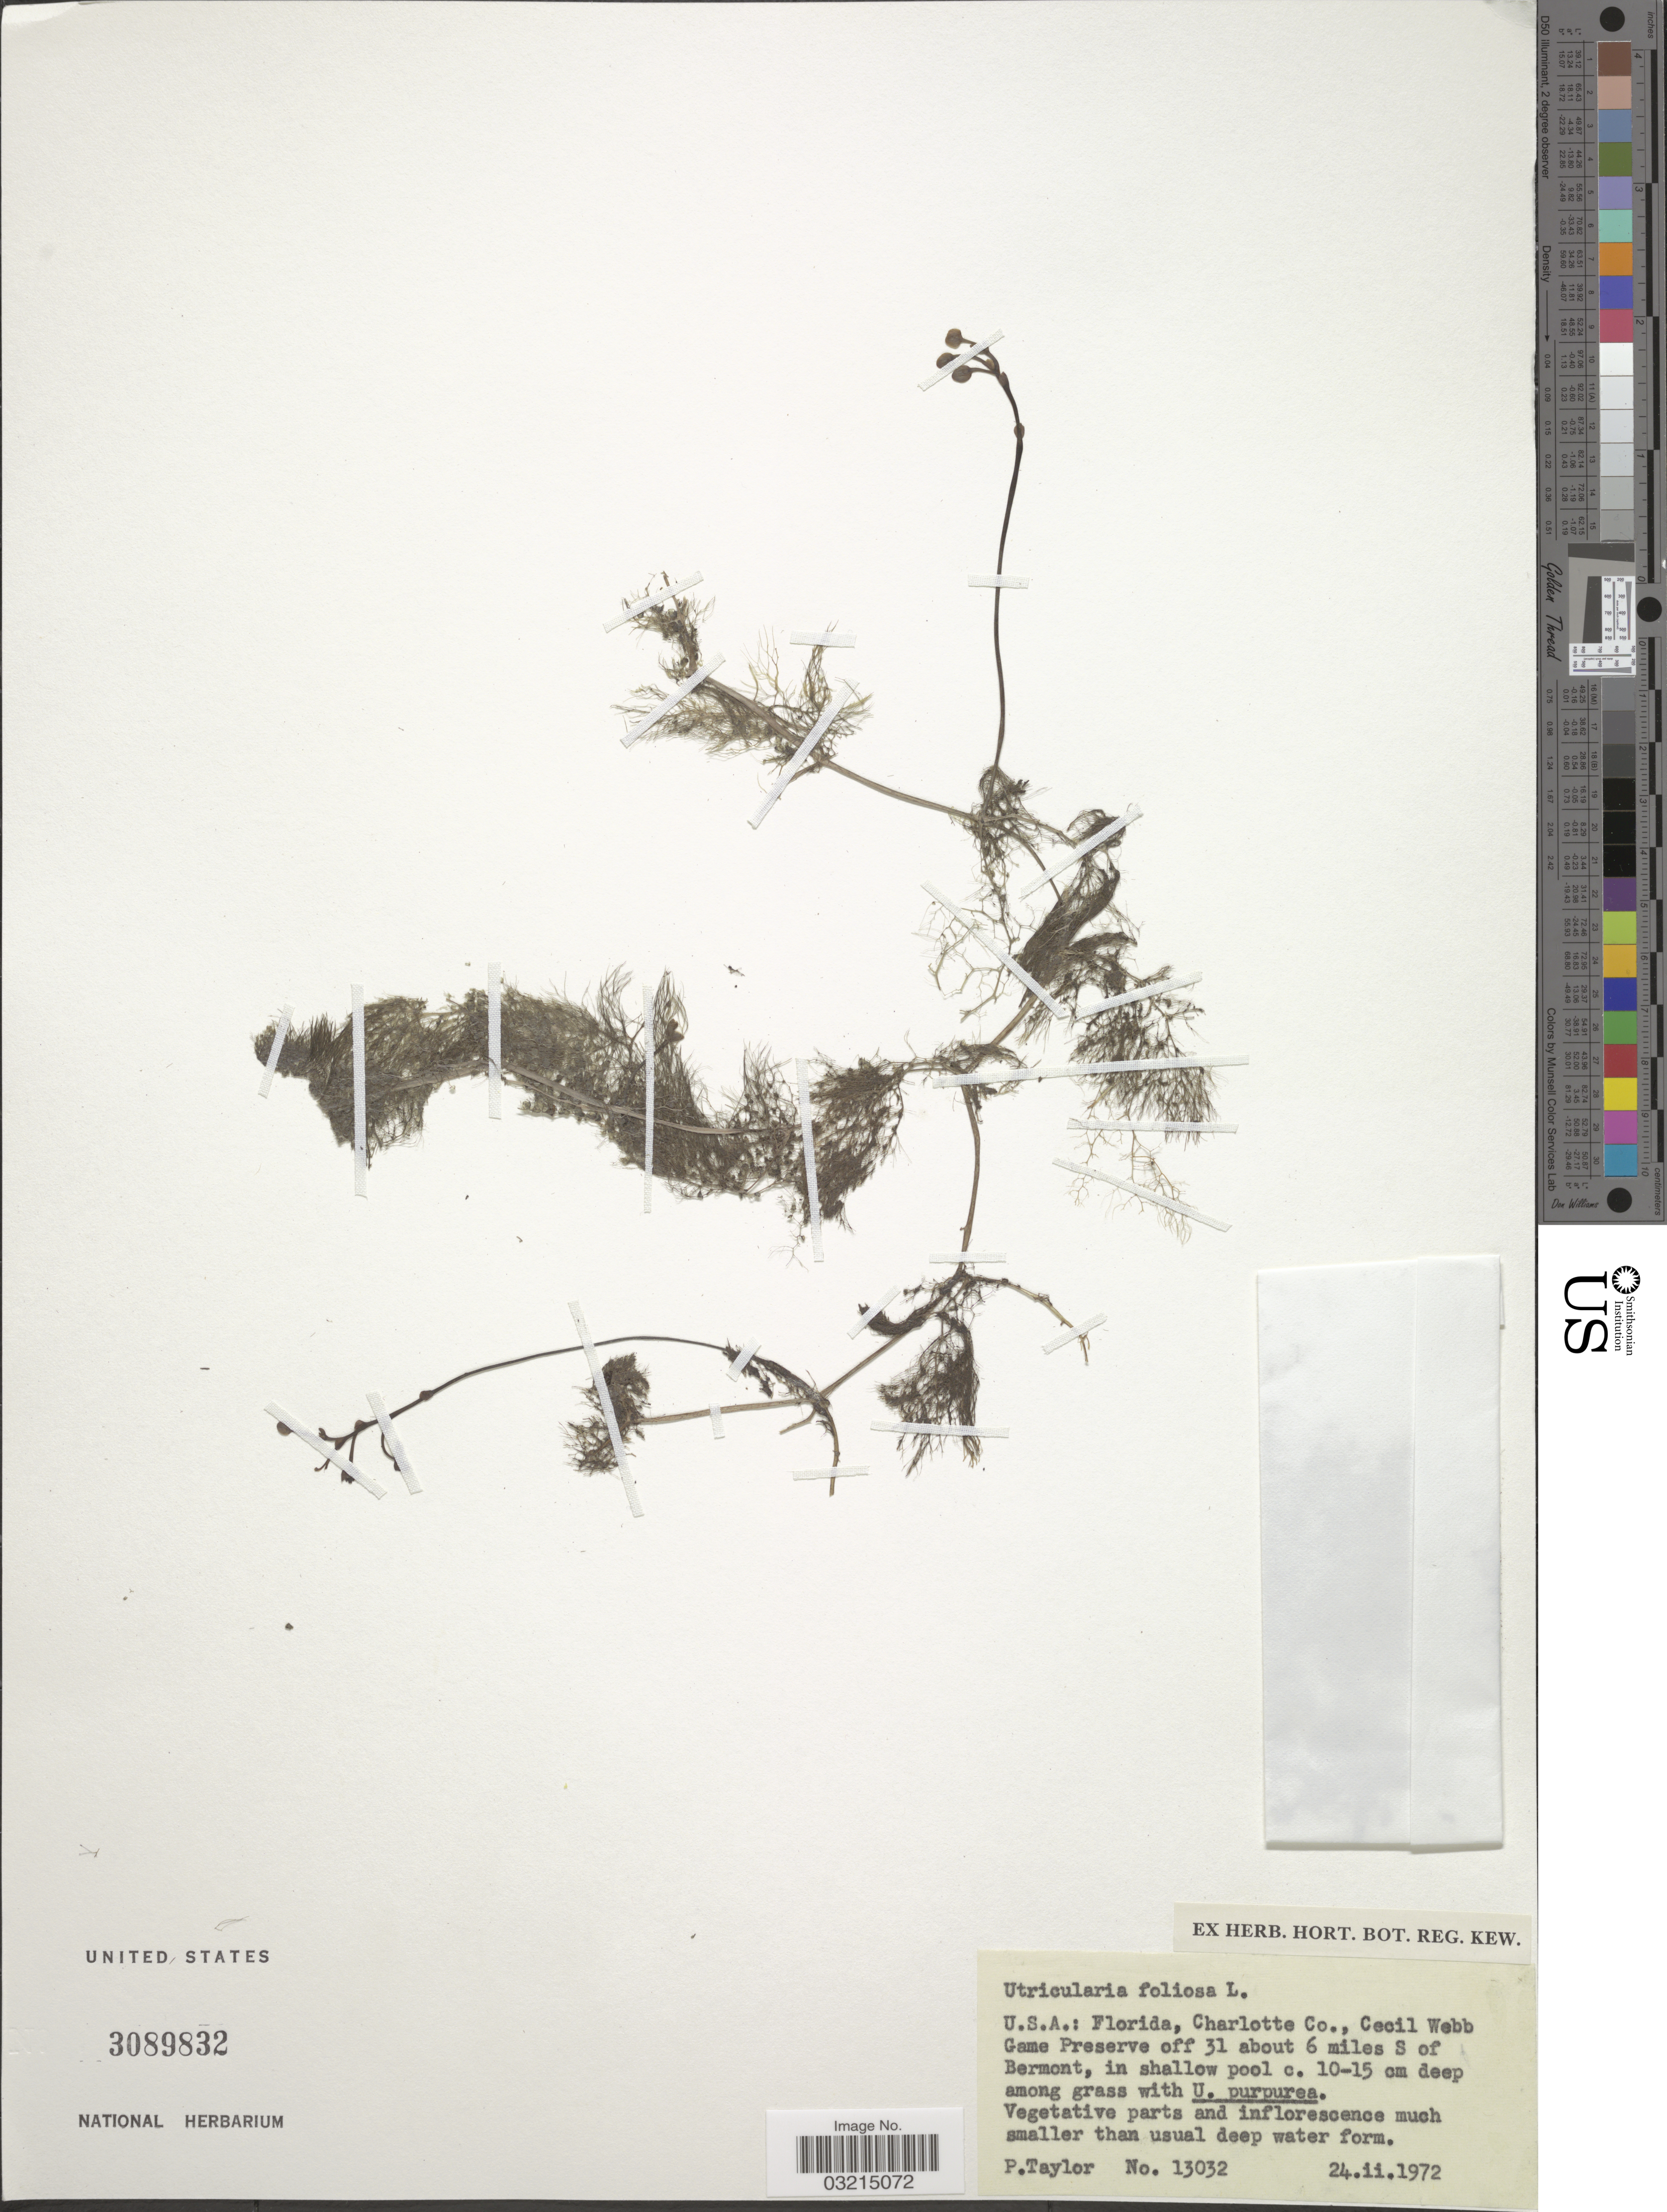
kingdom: Plantae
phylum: Tracheophyta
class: Magnoliopsida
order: Lamiales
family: Lentibulariaceae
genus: Utricularia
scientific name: Utricularia foliosa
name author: L.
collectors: P. Taylor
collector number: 13032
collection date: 1972-02-24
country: United States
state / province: Florida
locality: Charlotte Co., Cecil Webb Game Preserve off 31 about 6 miles S of Bermont.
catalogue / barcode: US 3089832